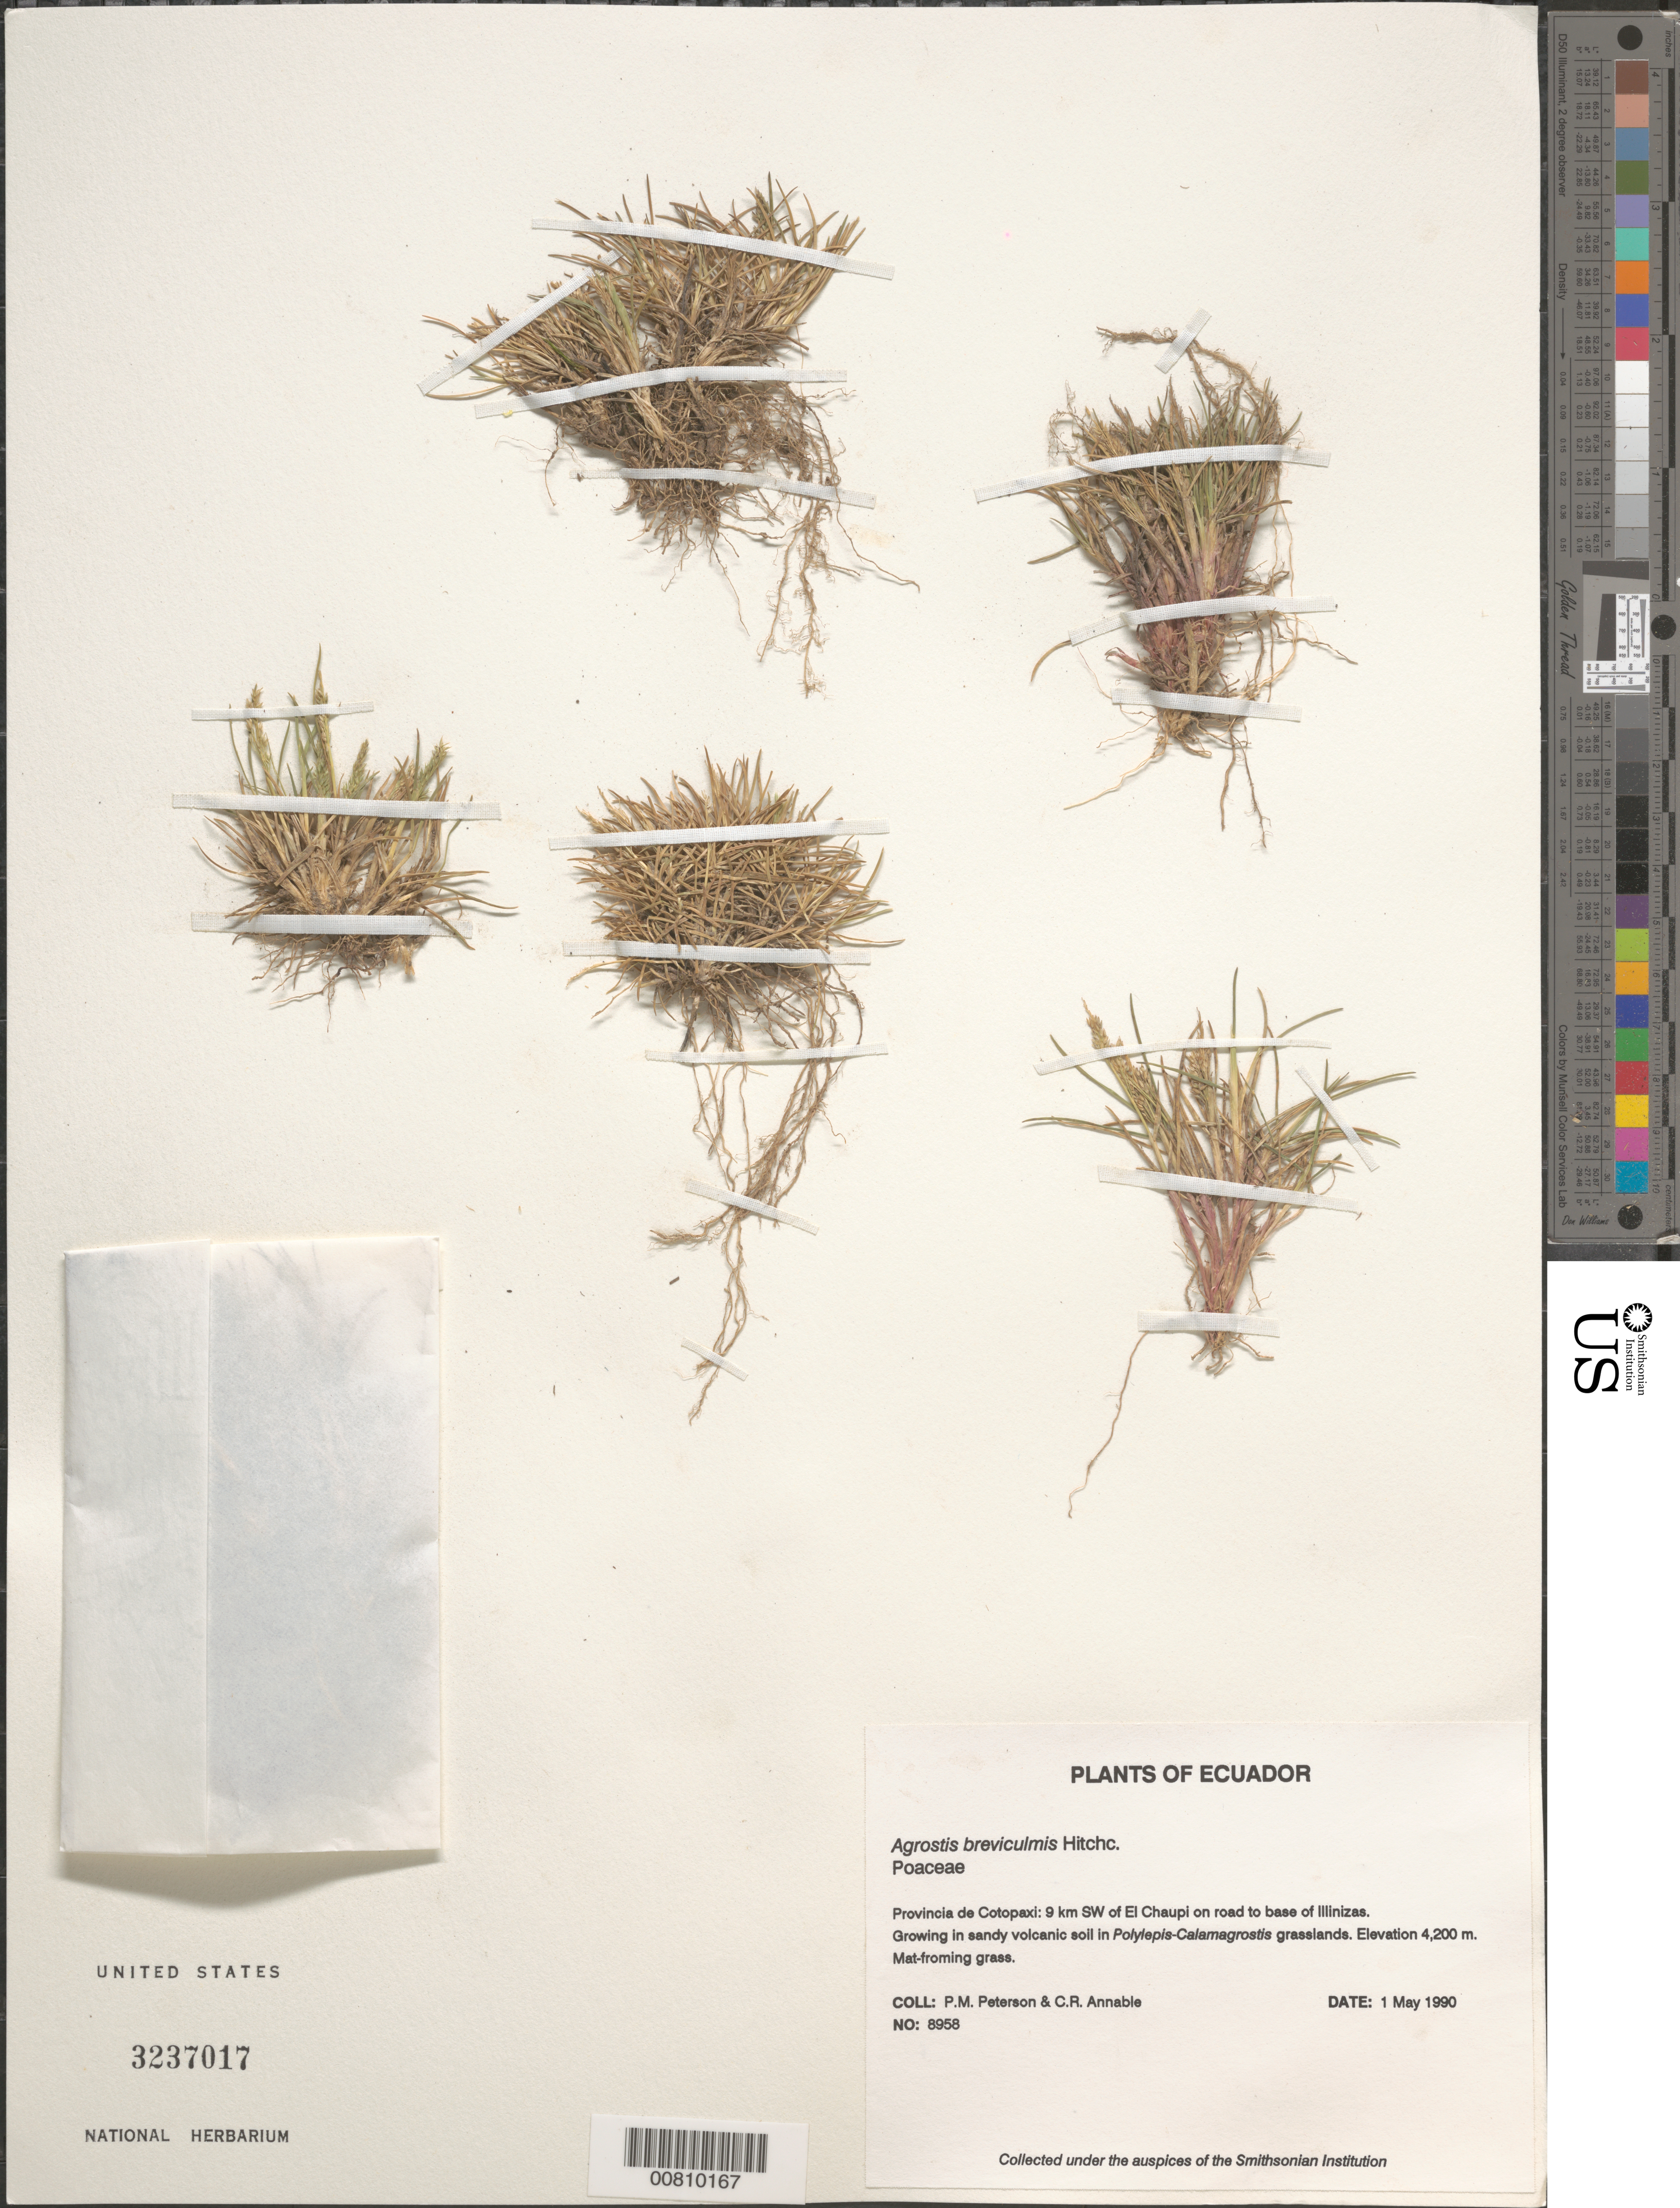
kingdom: Plantae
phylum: Tracheophyta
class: Liliopsida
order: Poales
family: Poaceae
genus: Agrostis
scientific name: Agrostis breviculmis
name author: Hitchc.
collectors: P. M. Peterson & C. R. Annable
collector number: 08958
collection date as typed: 01 May 1990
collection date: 1990-05-01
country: Ecuador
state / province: Cotopaxi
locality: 9 km SW of El Chaupi on road to base of Illinizas.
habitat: Growing in sandy volcanic soil in Polylepis-Calamagrostis grasslands.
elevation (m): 4200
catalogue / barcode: US 3237017